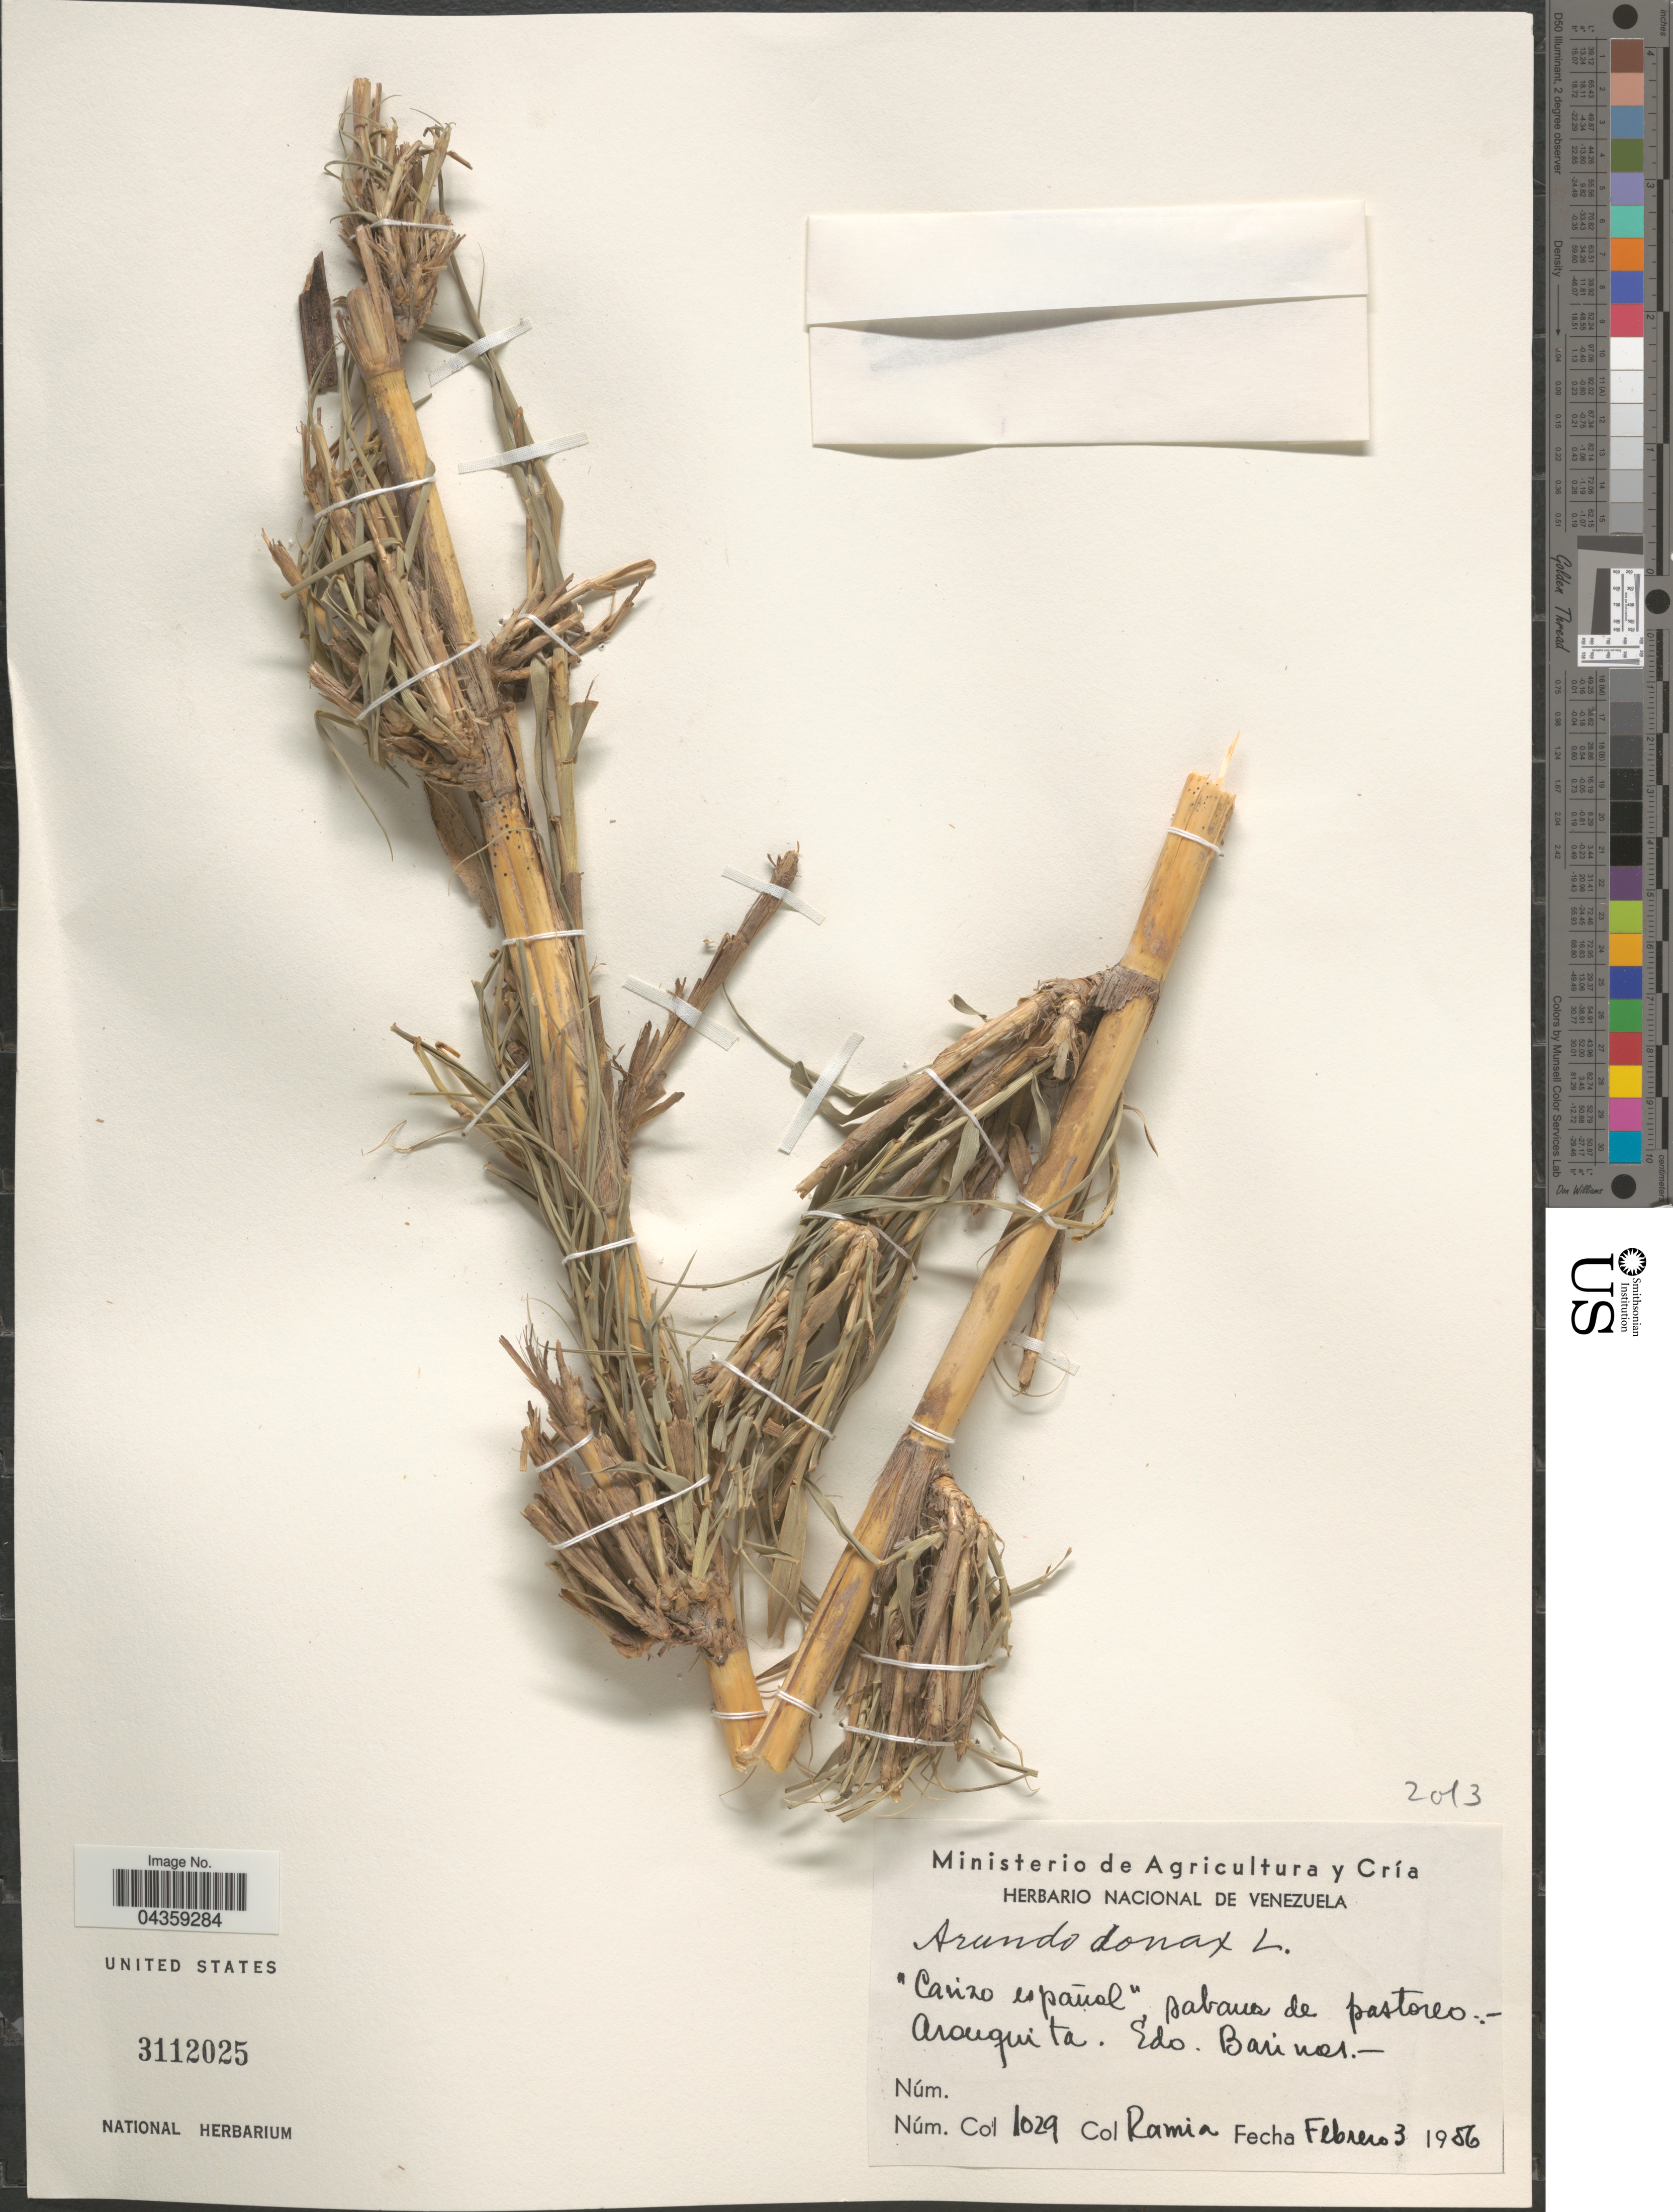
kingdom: Plantae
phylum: Tracheophyta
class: Liliopsida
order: Poales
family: Poaceae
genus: Arundo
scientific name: Arundo donax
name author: L.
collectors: -- Ramia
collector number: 1029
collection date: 1956-02-03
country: Venezuela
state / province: Barinas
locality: Arouquita. Edo. Barinas.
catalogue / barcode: US 3112025